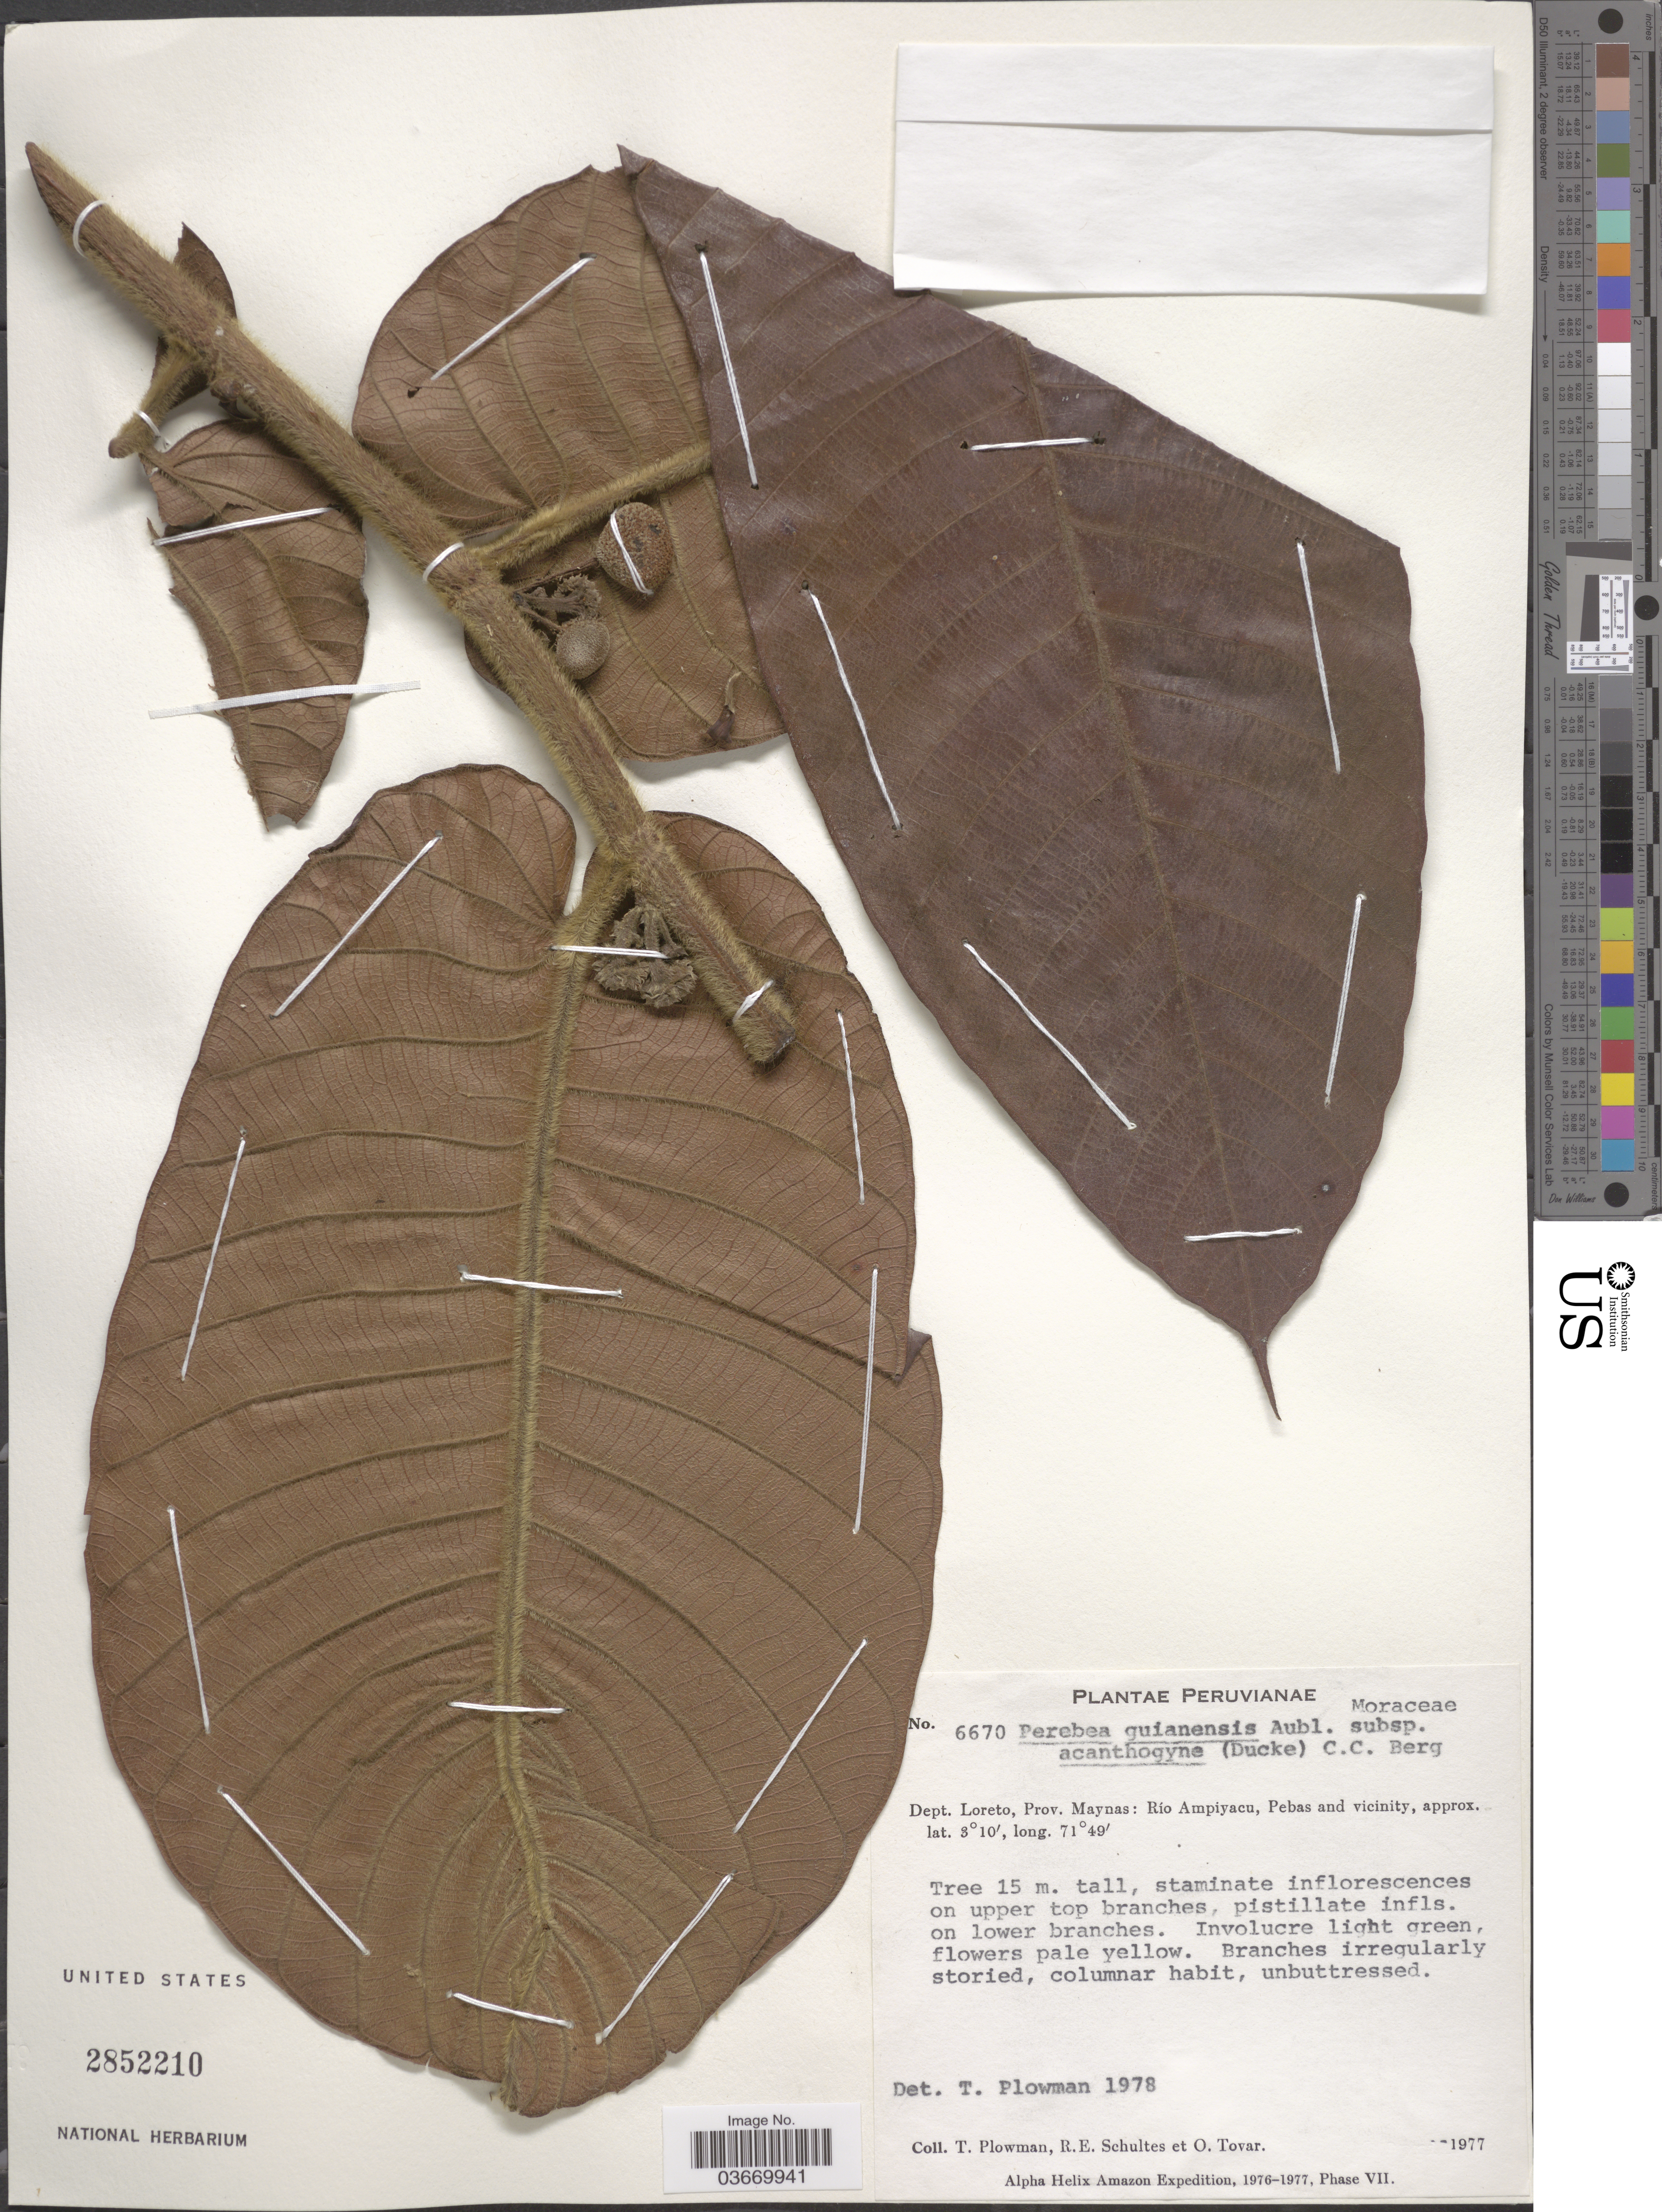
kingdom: Plantae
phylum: Tracheophyta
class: Magnoliopsida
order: Rosales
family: Moraceae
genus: Perebea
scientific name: Perebea guianensis subsp. acanthogyne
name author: (Ducke) C.C. Berg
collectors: T. Plowman, R. E. Schultes & Ó. Tovar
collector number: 6670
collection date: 1977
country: Peru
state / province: Loreto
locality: Dept. Loreto, Prov. Maynas: Río Ampiyacu, Pebas and vicinity.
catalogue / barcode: US 2852210